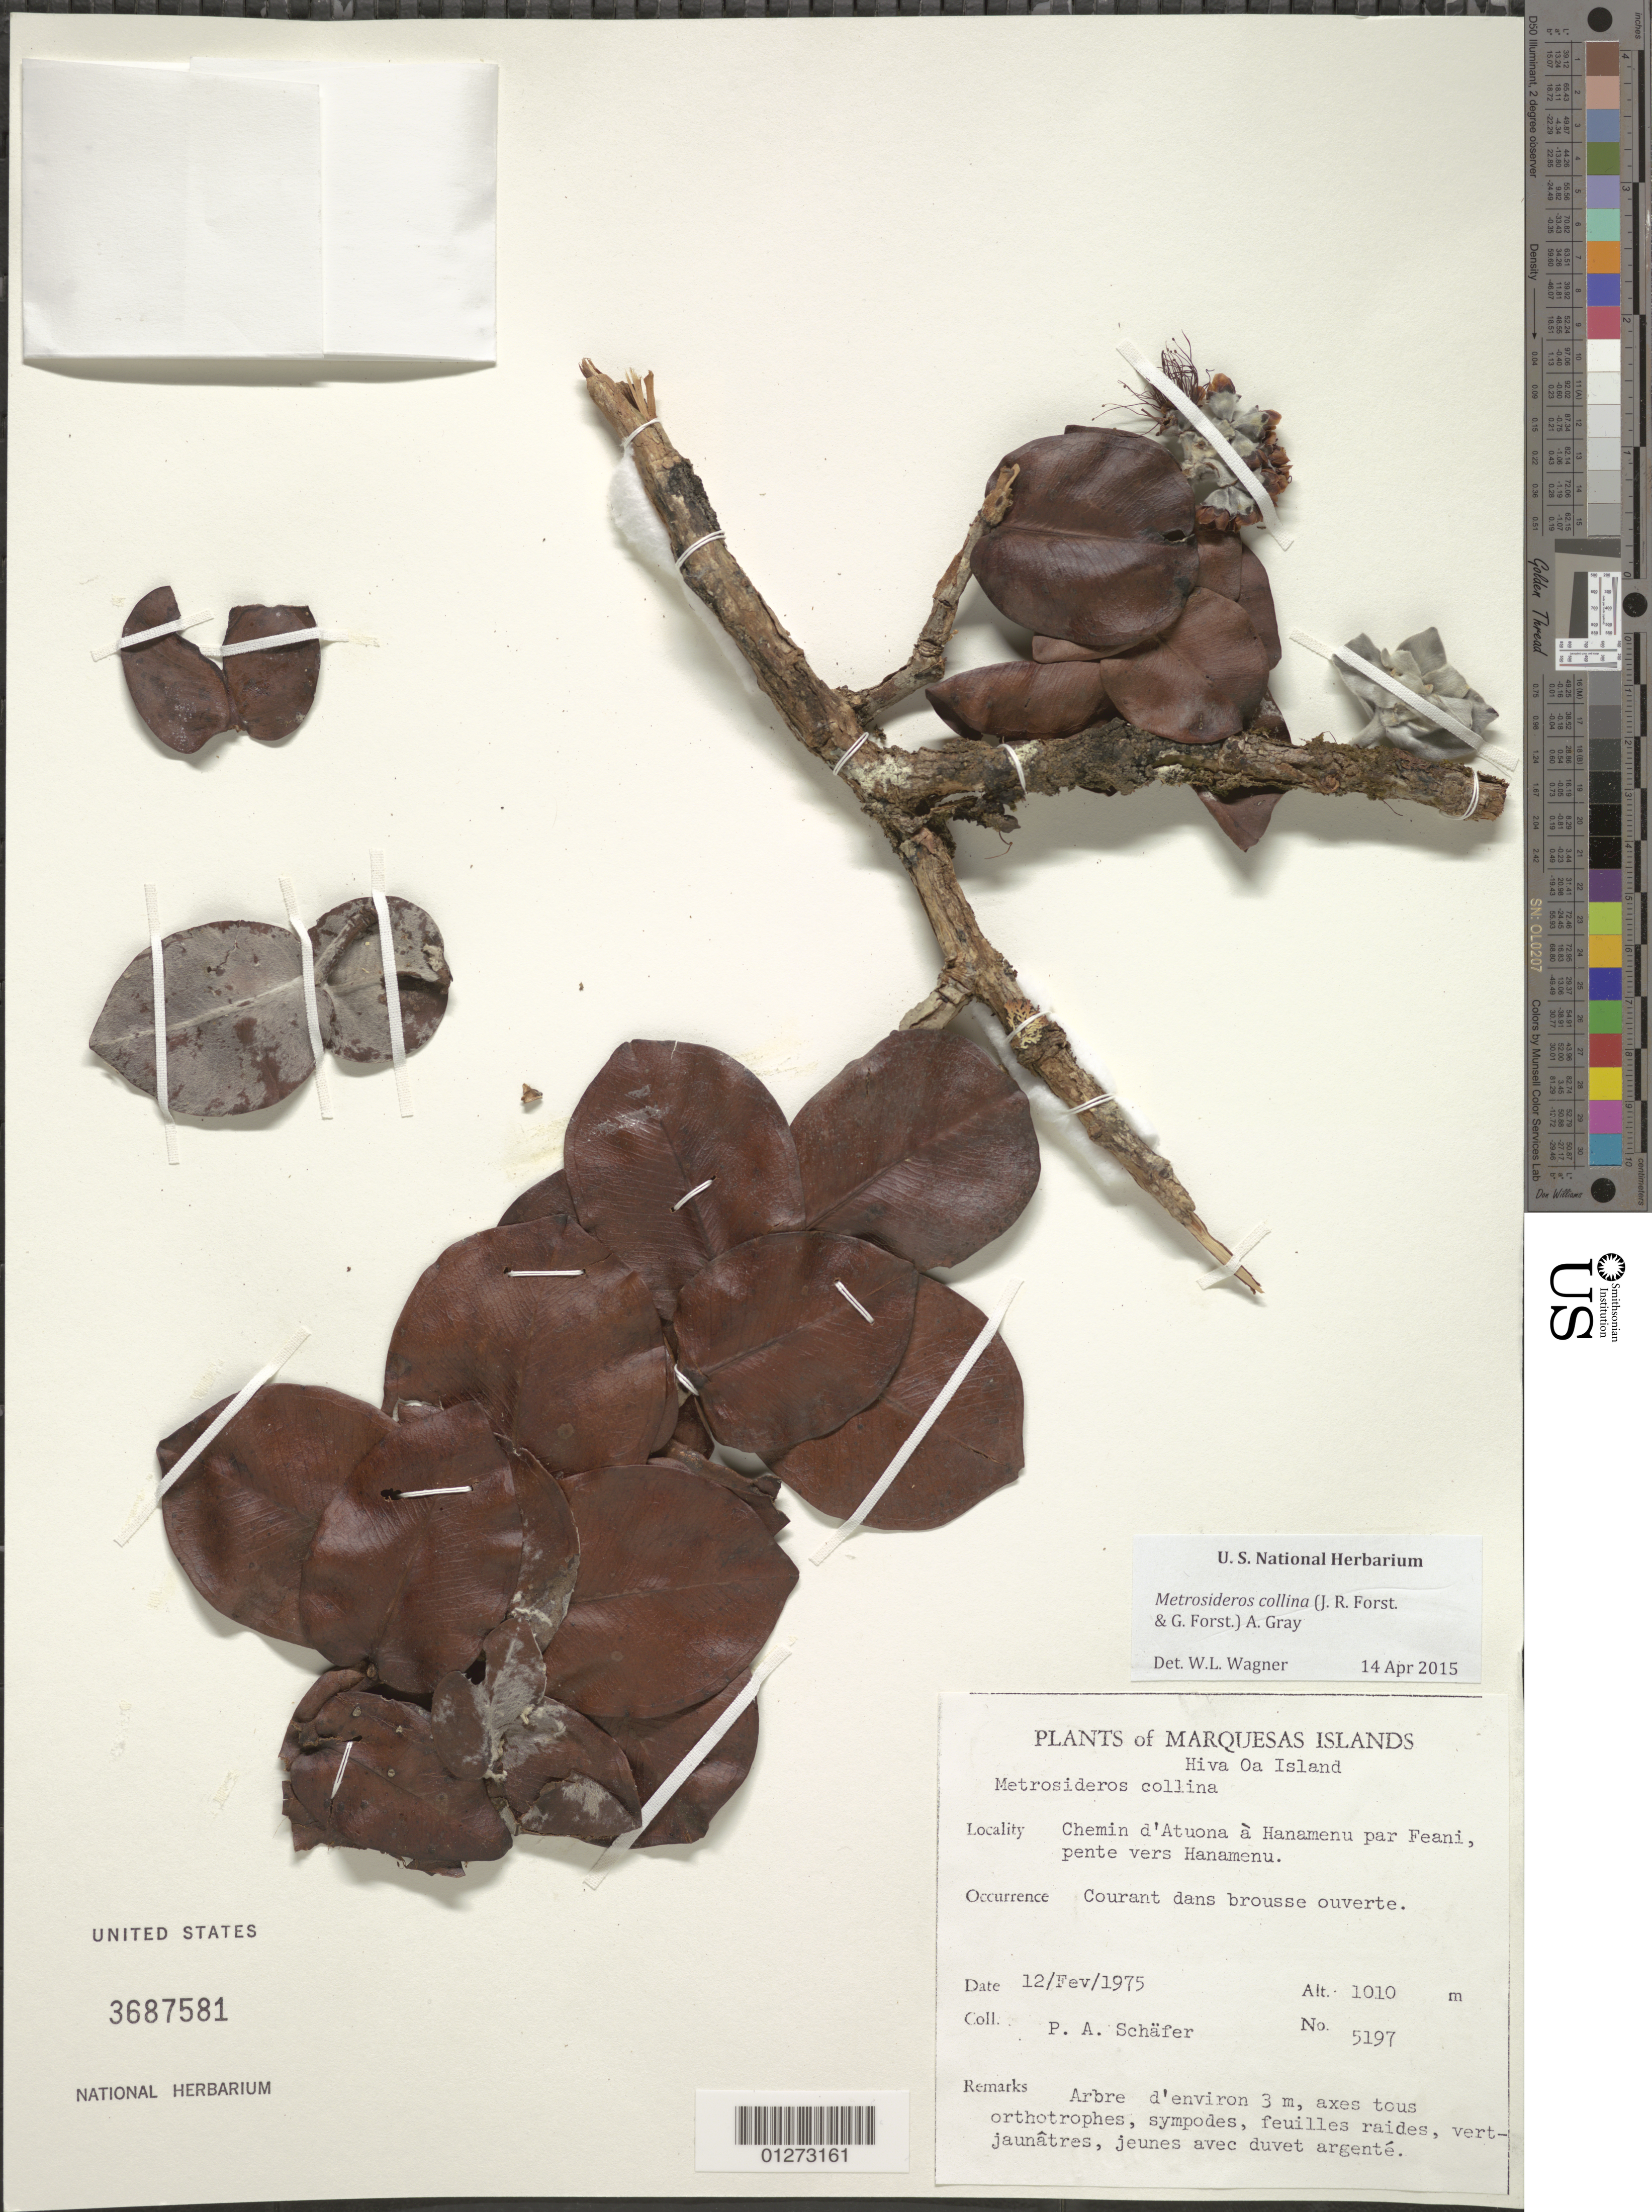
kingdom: Plantae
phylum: Tracheophyta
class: Magnoliopsida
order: Myrtales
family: Myrtaceae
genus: Metrosideros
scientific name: Metrosideros collina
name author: (J.R. Forst. & G. Forst.) A. Gray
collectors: P. A. Schäfer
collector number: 5197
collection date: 1975-02-12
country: French Polynesia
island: Hiva Oa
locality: Chemin d'Atuona à Hanamenu par Feani pente vers Hanamenu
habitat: Courant dans brousse ouverte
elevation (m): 1010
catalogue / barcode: US 3687581